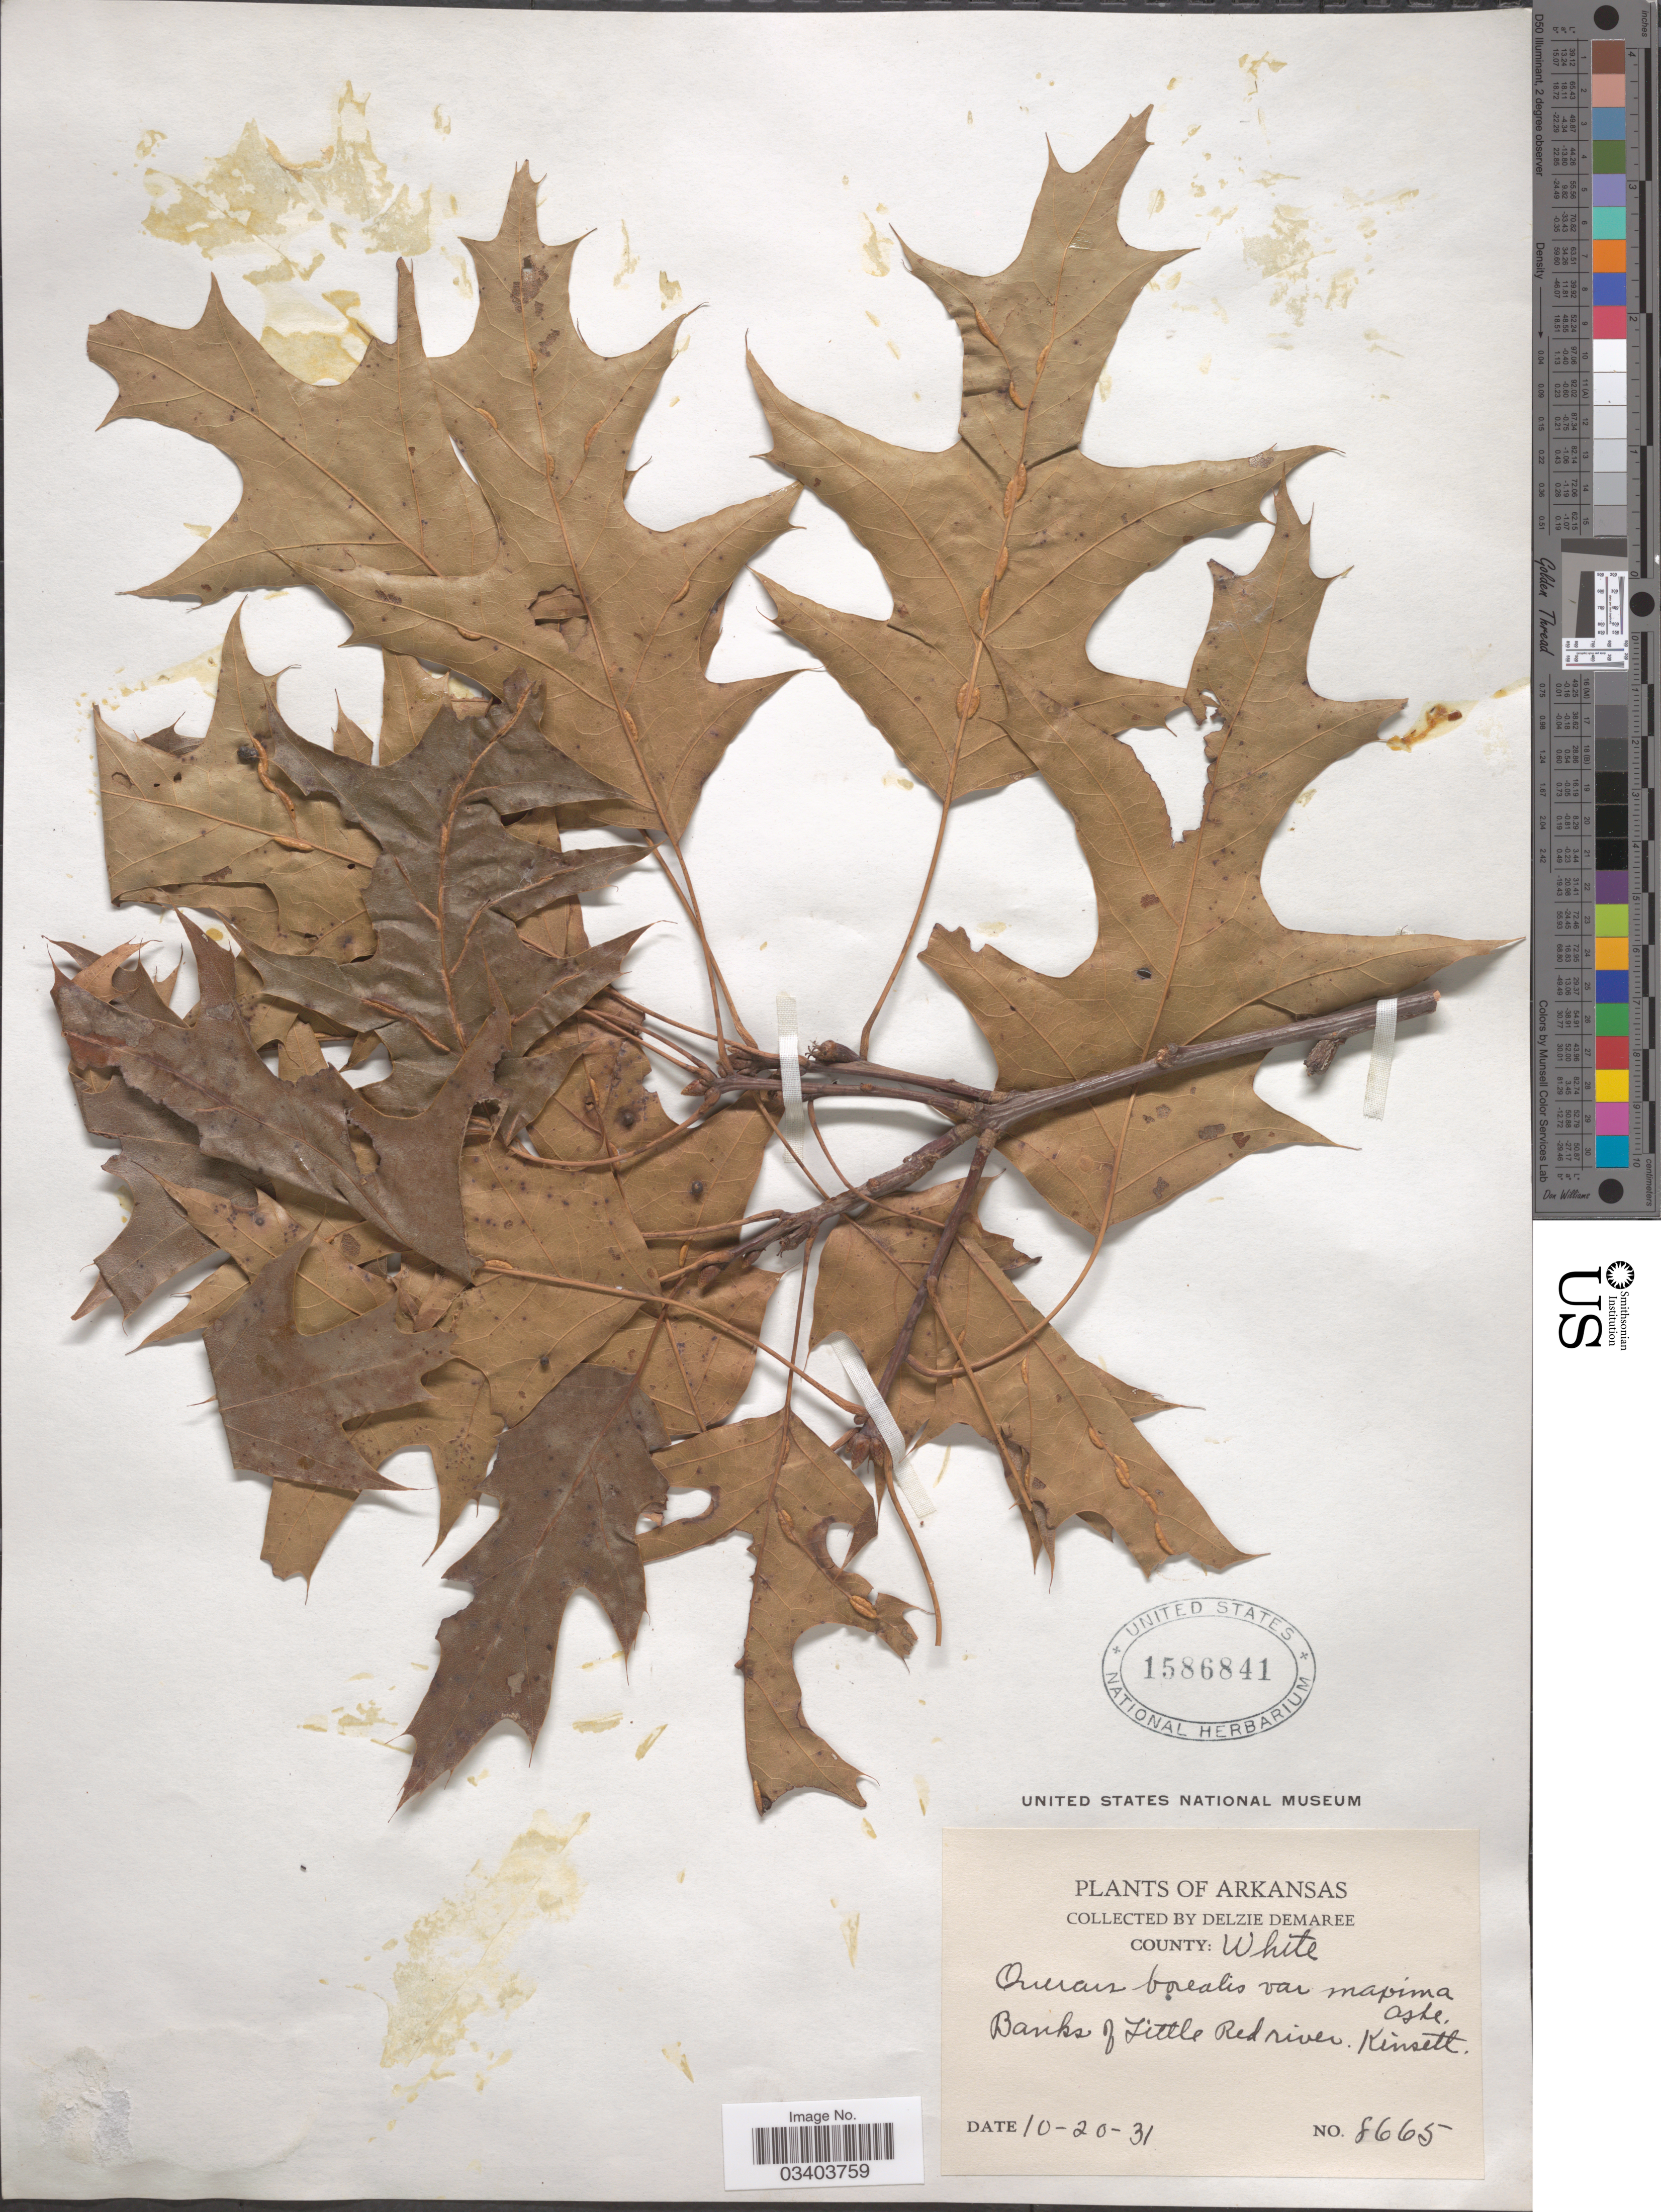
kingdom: Plantae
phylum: Tracheophyta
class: Magnoliopsida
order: Fagales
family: Fagaceae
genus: Quercus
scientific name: Quercus borealis var. maxima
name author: (Marshall) Sarg.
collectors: D. Demaree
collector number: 8665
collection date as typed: Transcribed d/m/y: 20/10/31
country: United States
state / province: Arkansas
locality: County: White. Banks of Little Red river. Kinsett.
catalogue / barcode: US 1586841